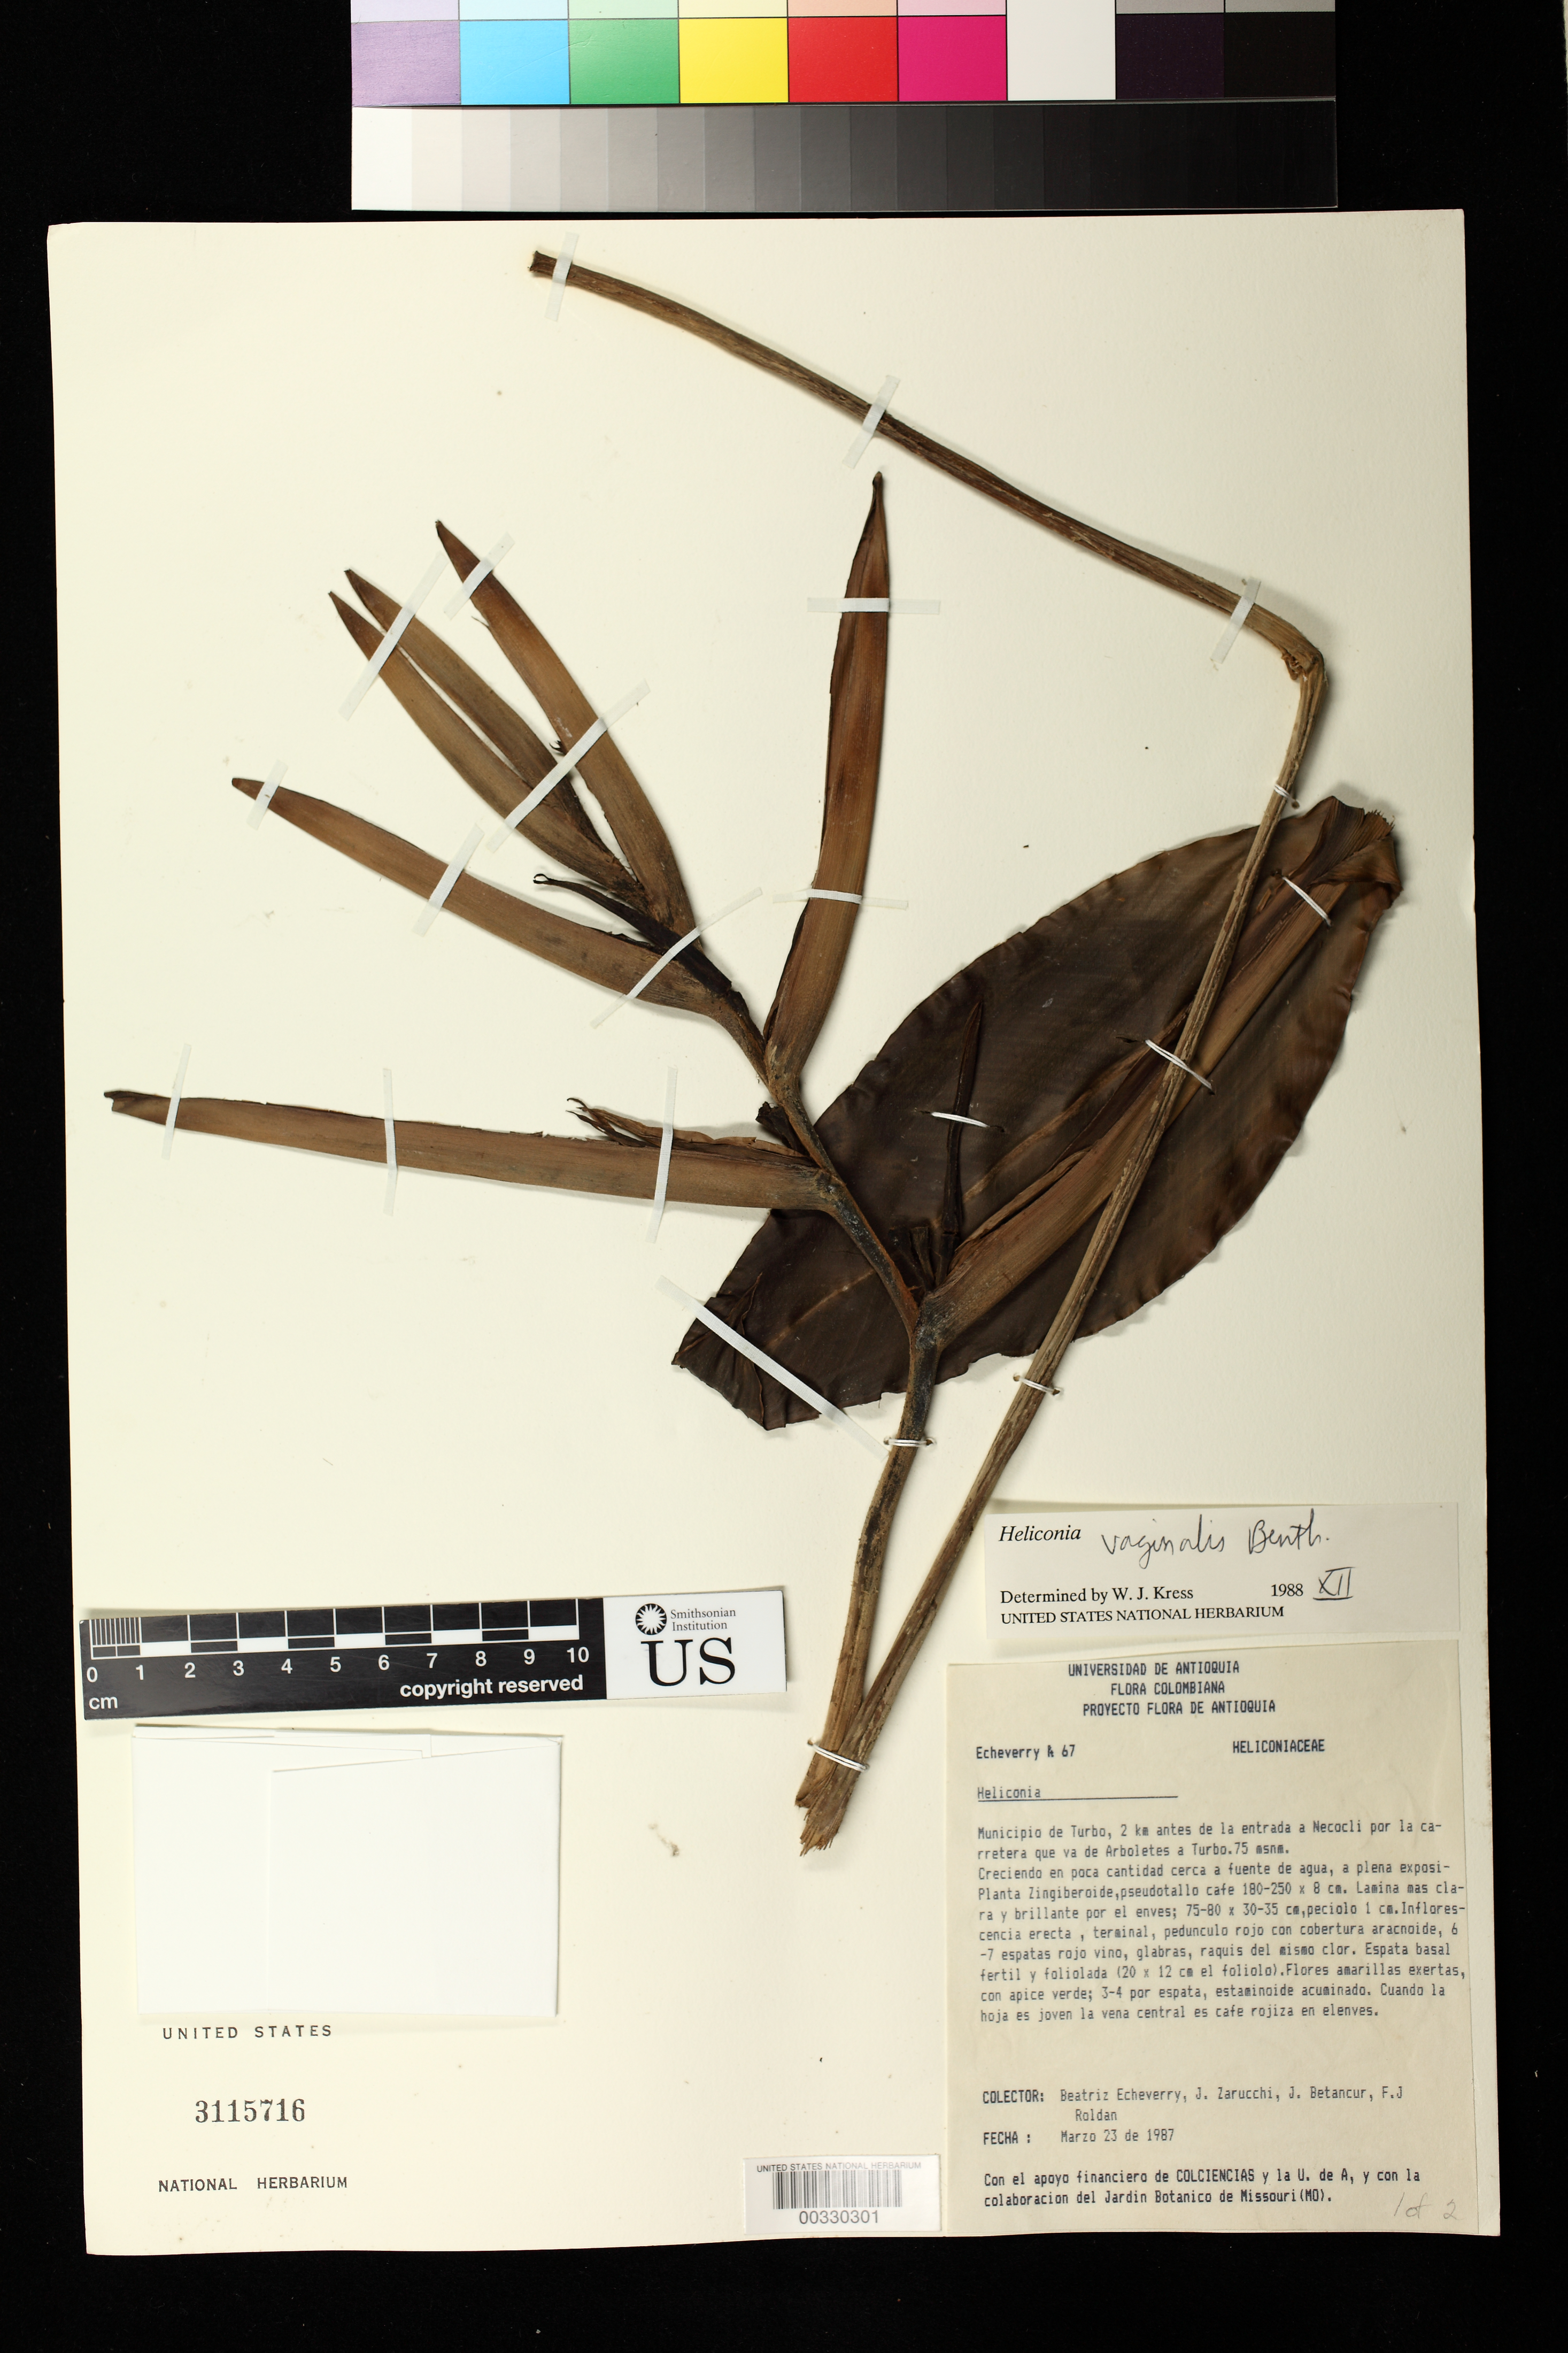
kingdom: Plantae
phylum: Tracheophyta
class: Liliopsida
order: Zingiberales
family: Heliconiaceae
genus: Heliconia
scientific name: Heliconia vaginalis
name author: Benth.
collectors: B. Echeverry, J. L. Zarucchi, J. C. Betancur & F. J. Roldán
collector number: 67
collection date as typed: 23 Mar 1987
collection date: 1987-03-23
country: Colombia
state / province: Antioquia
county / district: Turbo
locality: Mun of Turbo, 2 km before entrance to Necocli by highway from Arboletes to Turbo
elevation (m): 75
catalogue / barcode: US 3115716